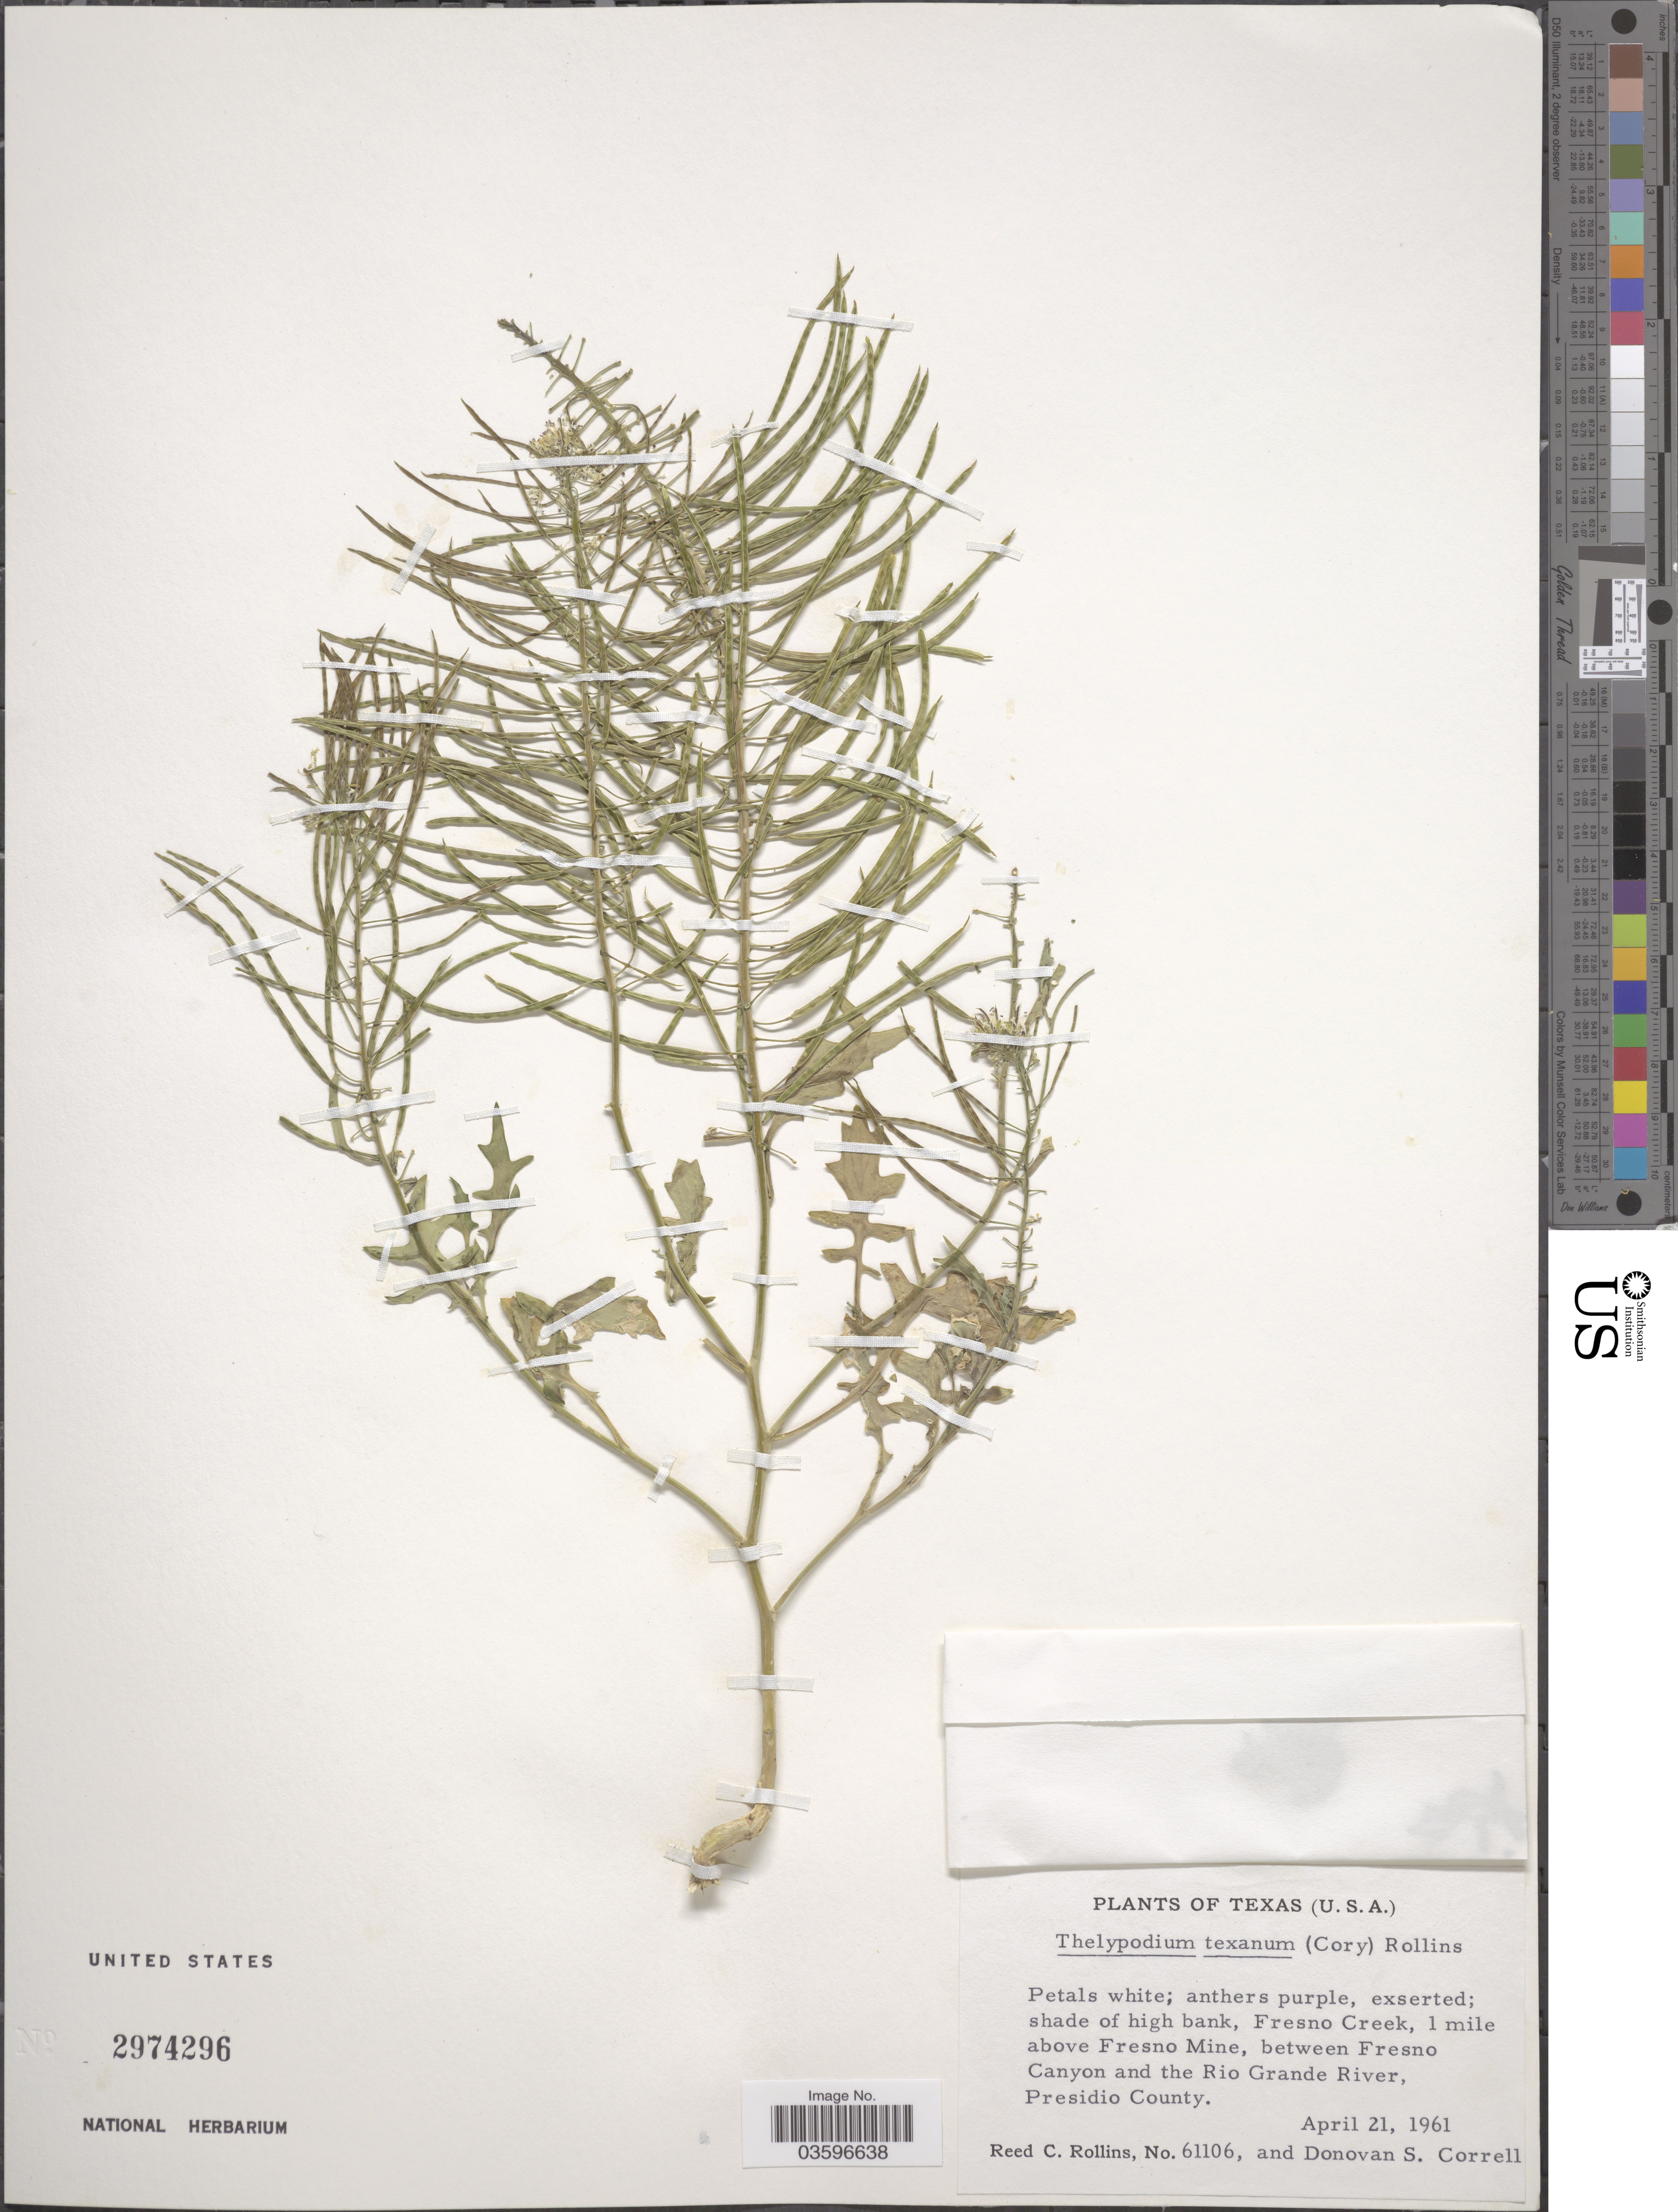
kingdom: Plantae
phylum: Tracheophyta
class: Magnoliopsida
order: Brassicales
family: Brassicaceae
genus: Thelypodium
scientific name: Thelypodium texanum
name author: (Cory) Rollins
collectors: R. C. Rollins & D. S. Correll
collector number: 61106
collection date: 1961-04-21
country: United States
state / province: Texas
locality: Fresno Creek, 1 mile above Fresno Mine, between Fresno Canyon and the Rio Grande River. Presidio County.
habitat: shade of high bank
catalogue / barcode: US 2974296